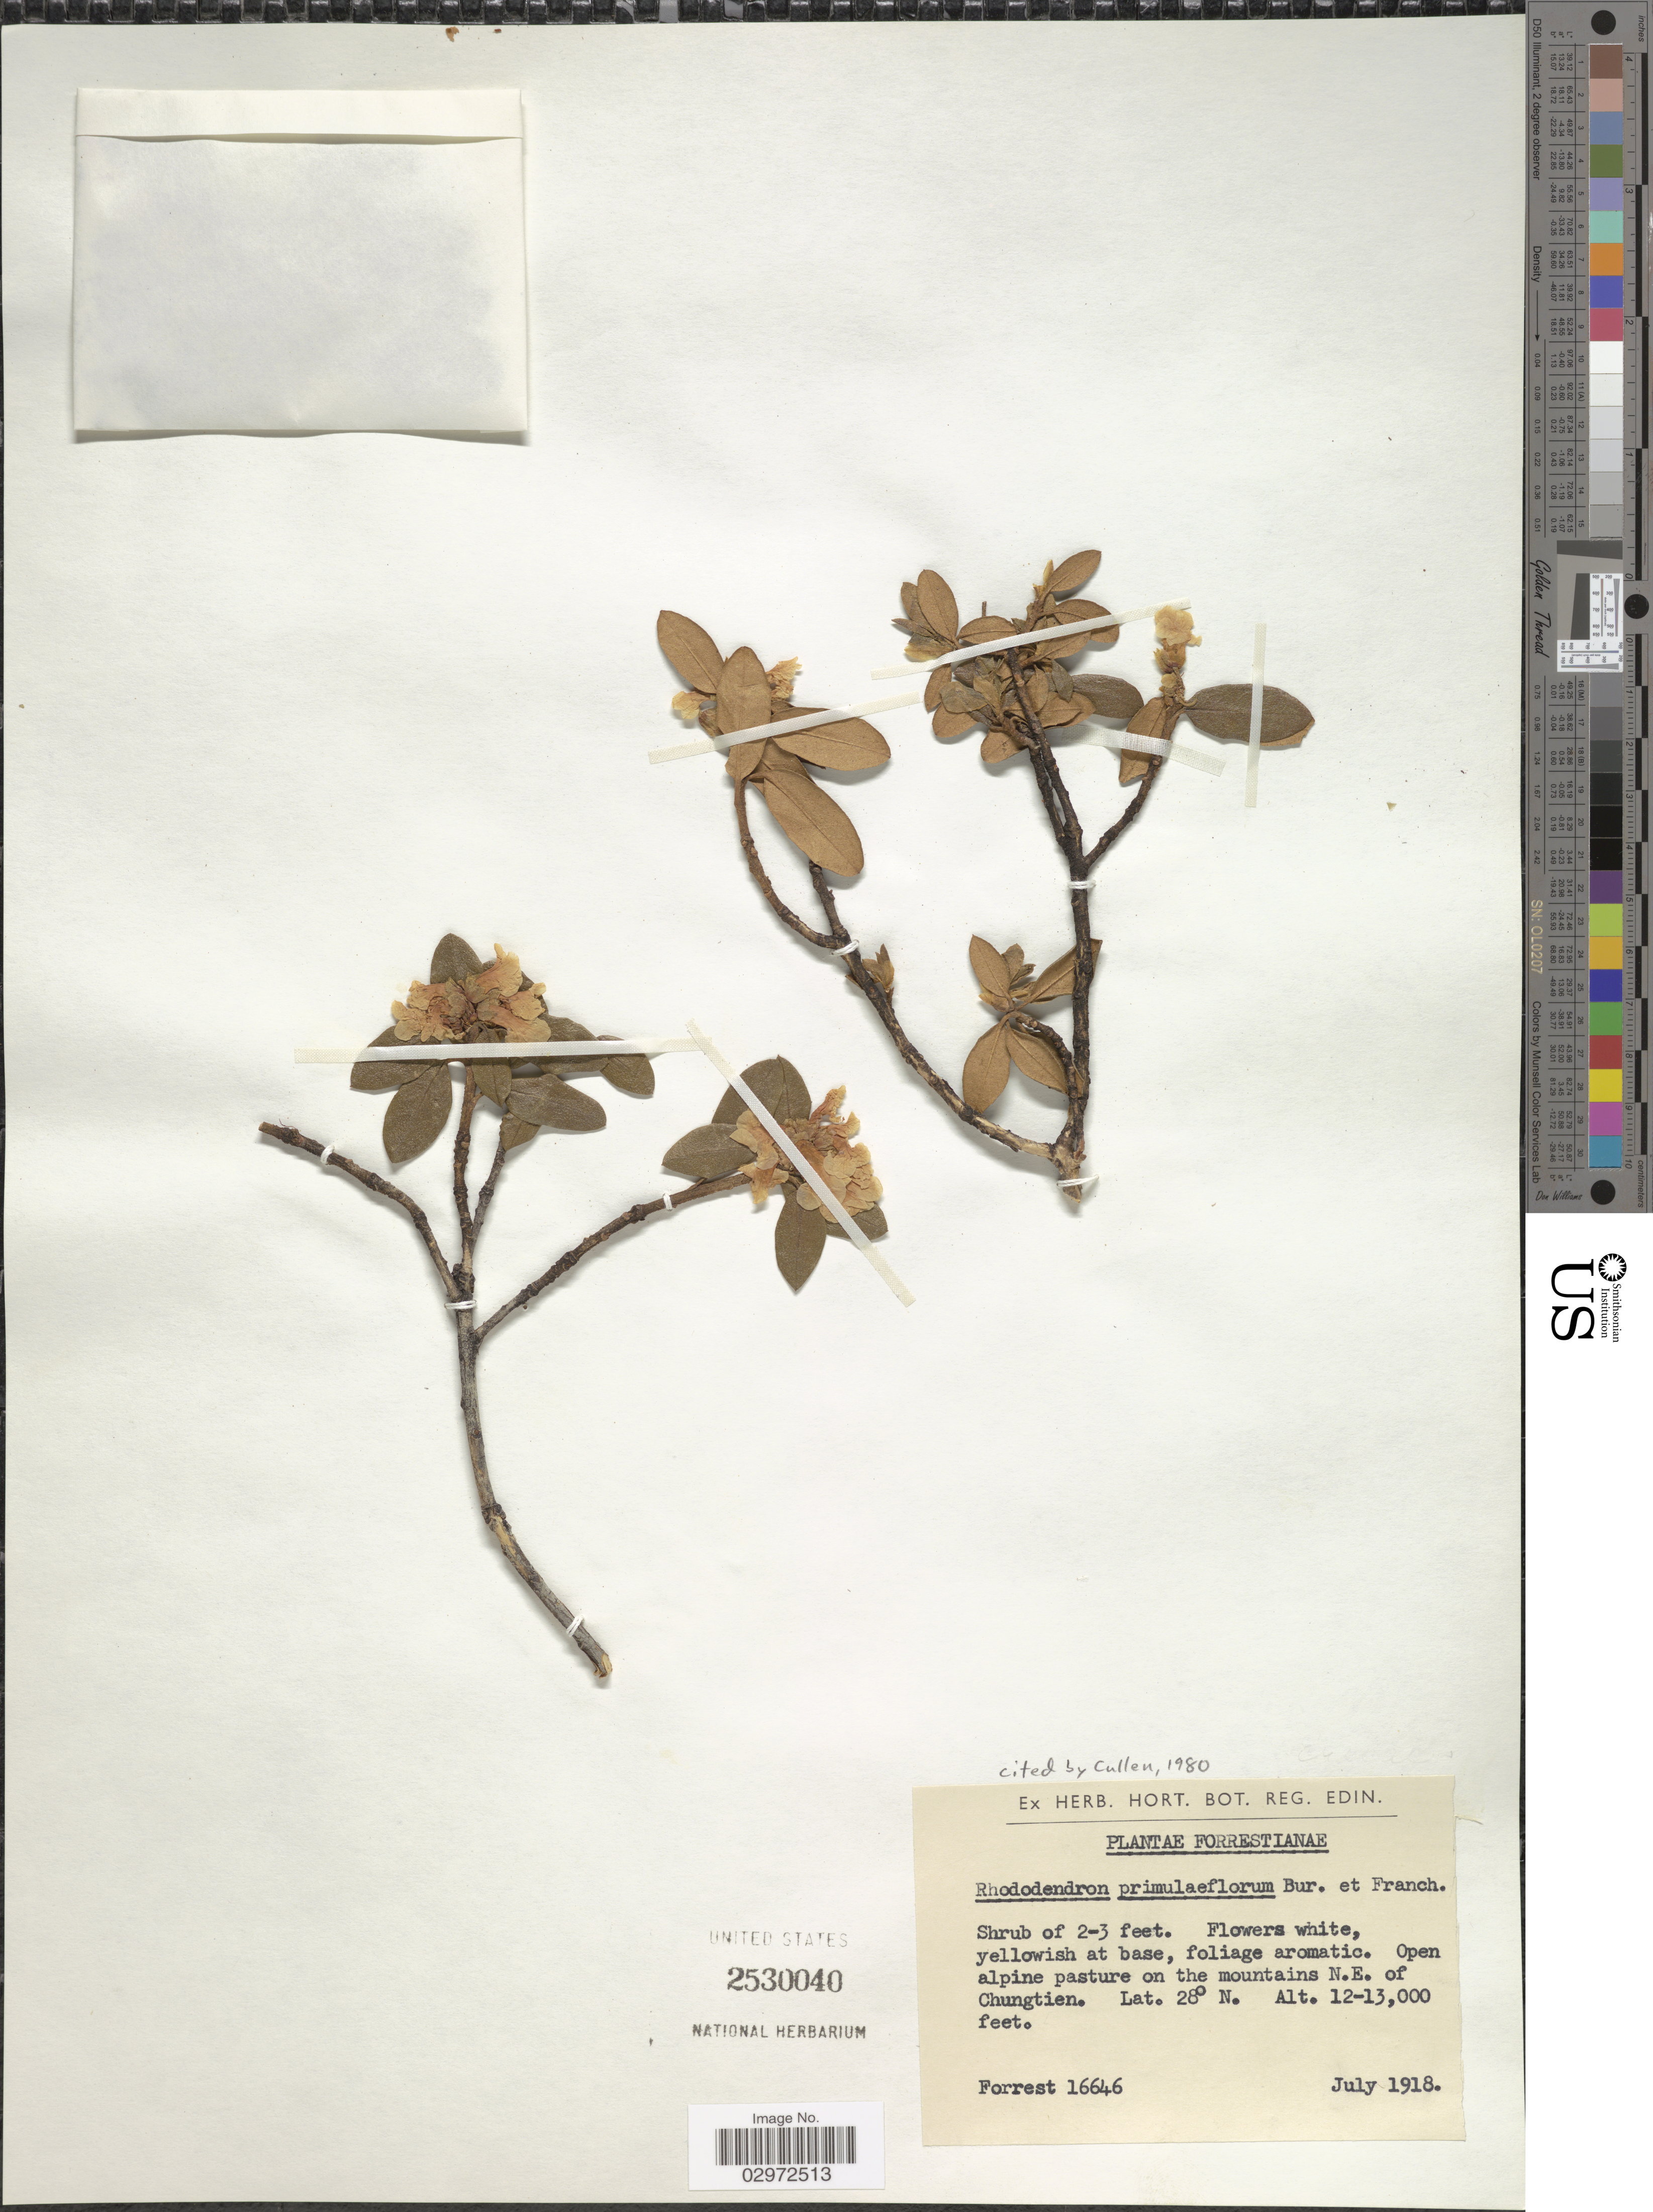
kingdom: Plantae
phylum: Tracheophyta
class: Magnoliopsida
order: Ericales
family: Ericaceae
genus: Rhododendron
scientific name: Rhododendron primuliflorum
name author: É. Bureau & Franch.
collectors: -. Forrest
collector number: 16646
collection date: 1918-07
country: China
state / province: Yunnan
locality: Open alpine pasture on the mountains N.E. of Chungtien.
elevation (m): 3658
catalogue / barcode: US 2530040